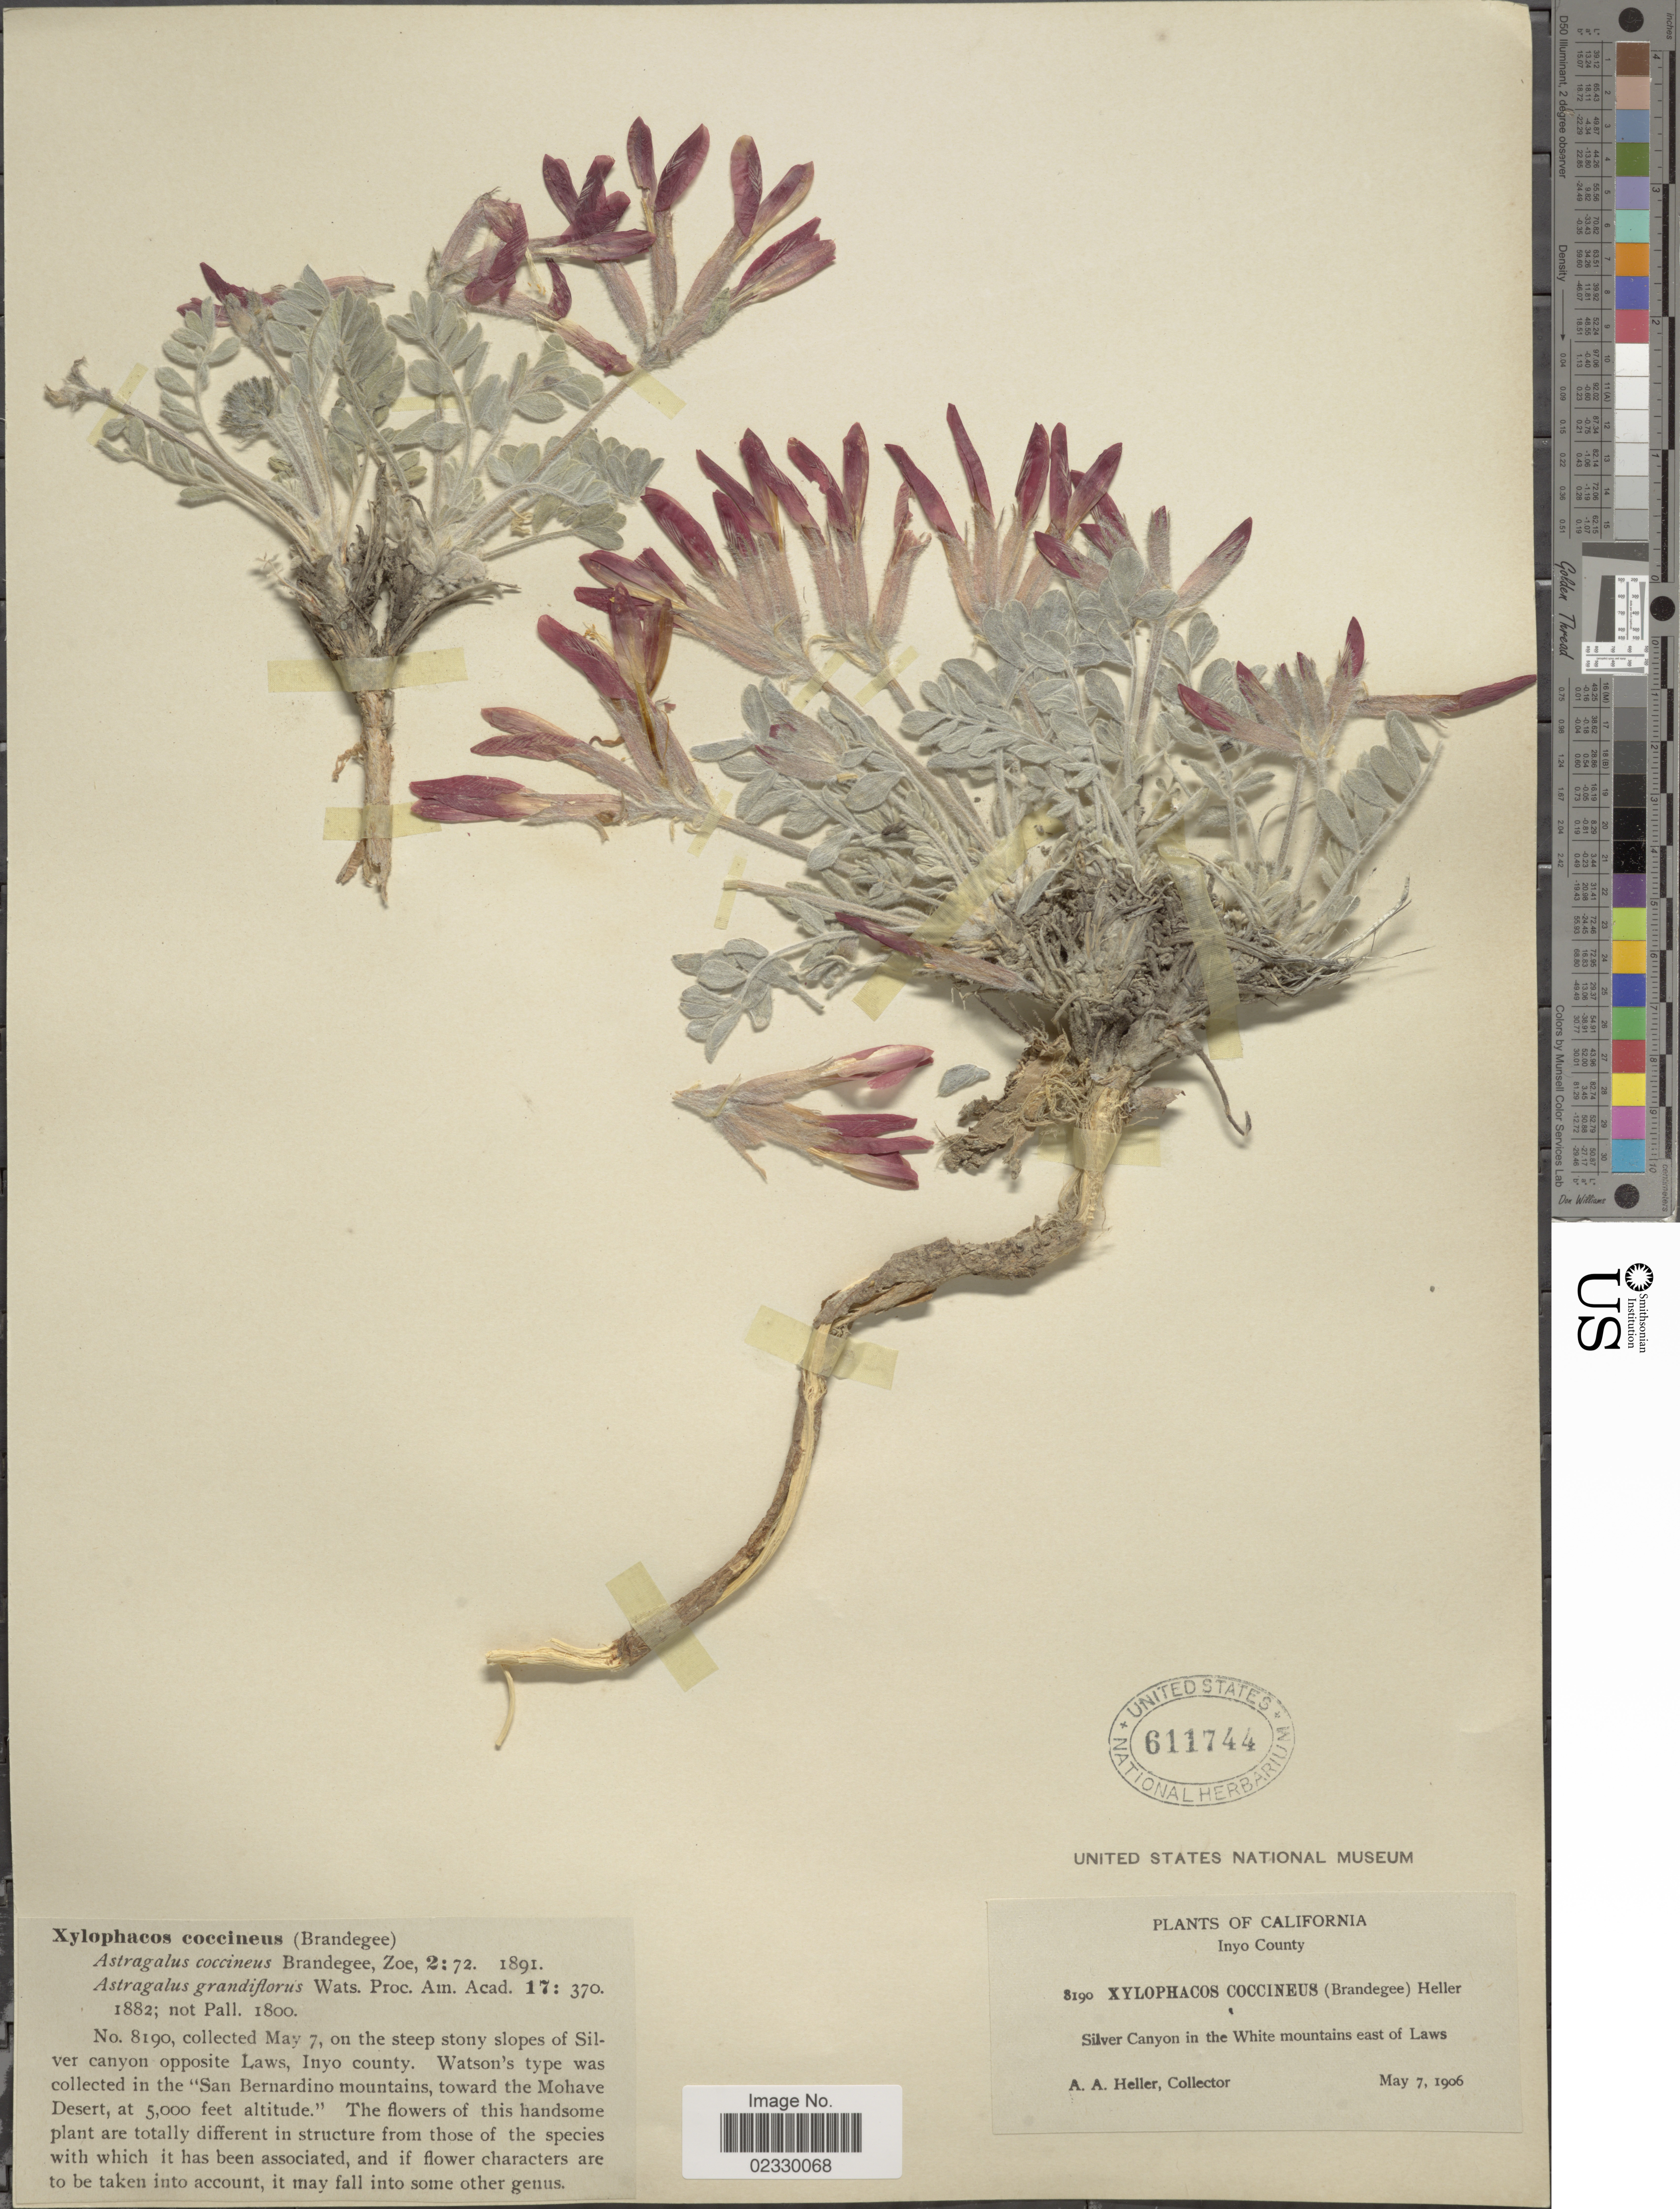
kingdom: Plantae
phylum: Tracheophyta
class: Magnoliopsida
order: Fabales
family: Fabaceae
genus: Astragalus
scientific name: Astragalus coccineus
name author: (Parry) Brandegee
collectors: A. A. Heller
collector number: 8190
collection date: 1906-05-07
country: United States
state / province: California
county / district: Inyo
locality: Inyo County, Silver Canyon in the White mountains east of Laws, in the 'San Bernardino mountains, toward the Mohave Desert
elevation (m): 1524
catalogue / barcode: US 611744